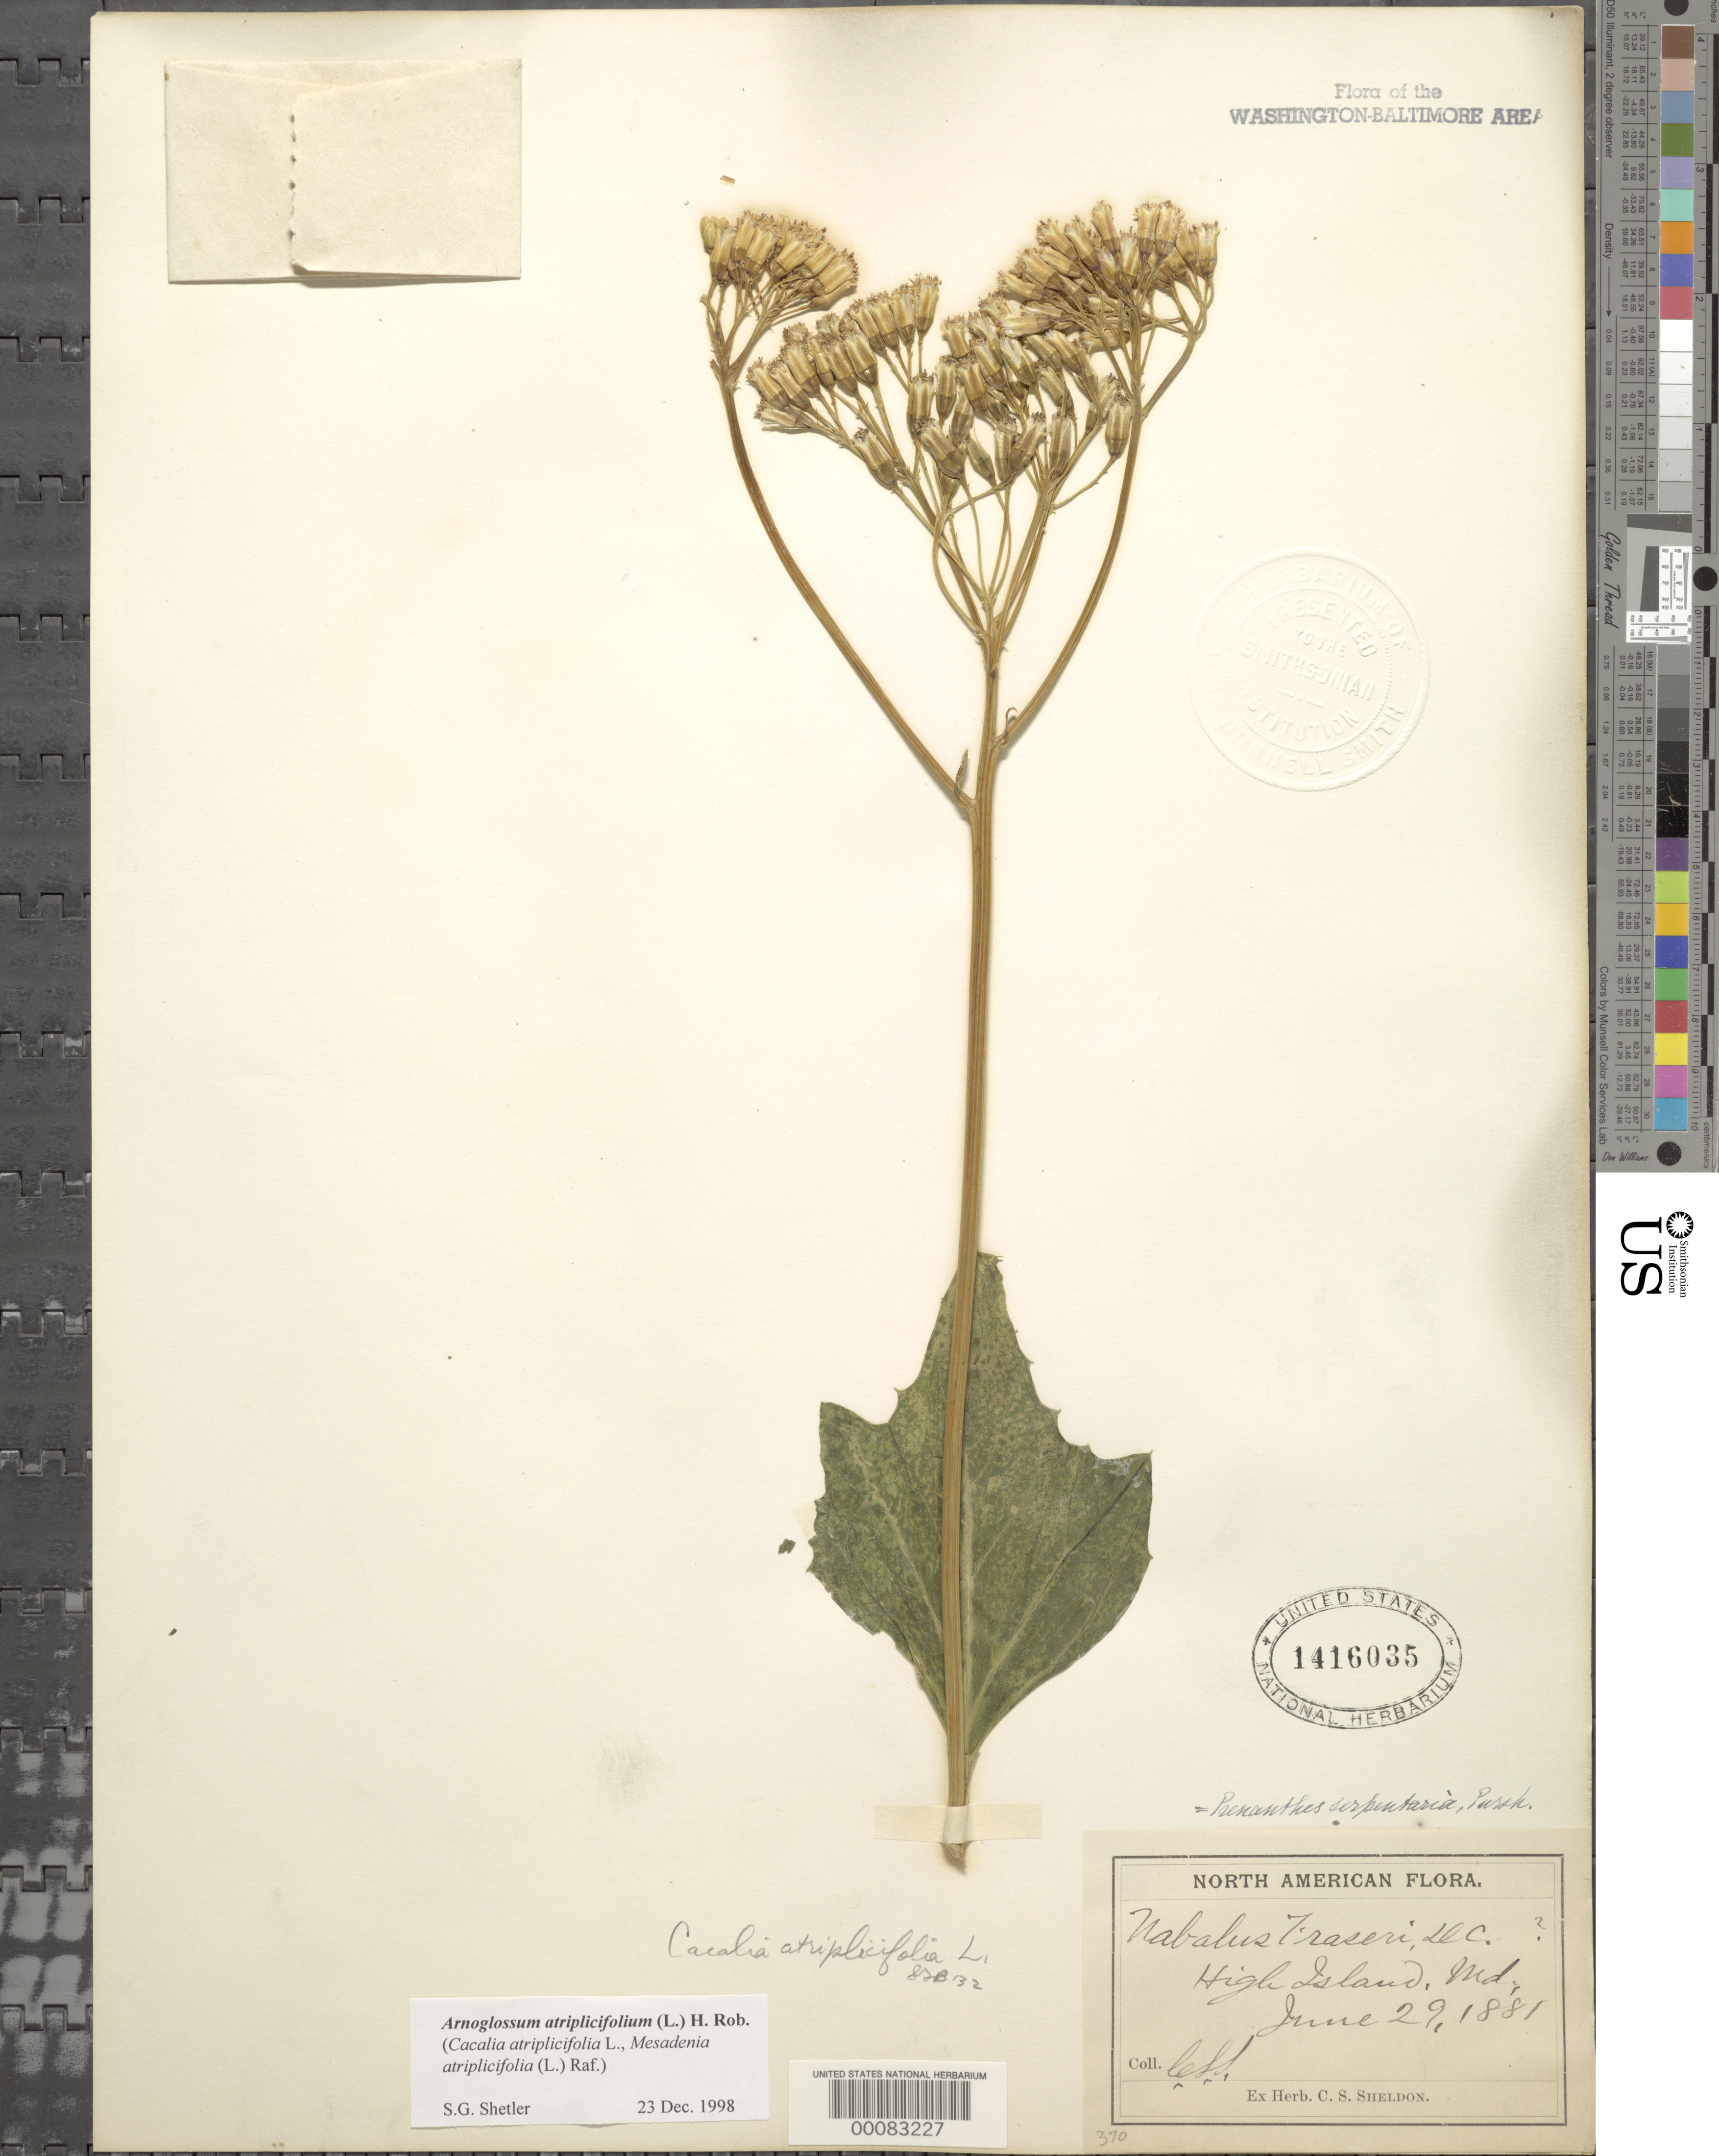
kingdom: Plantae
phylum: Tracheophyta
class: Magnoliopsida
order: Asterales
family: Asteraceae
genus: Arnoglossum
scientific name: Arnoglossum atriplicifolium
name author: (L.) H. Rob.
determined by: Shetler, Stanwyn G., (US), NMNH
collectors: C. S. Sheldon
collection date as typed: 29 Jun 1881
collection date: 1881-06-29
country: United States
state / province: Maryland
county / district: Montgomery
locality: High Island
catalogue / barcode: US 1416035